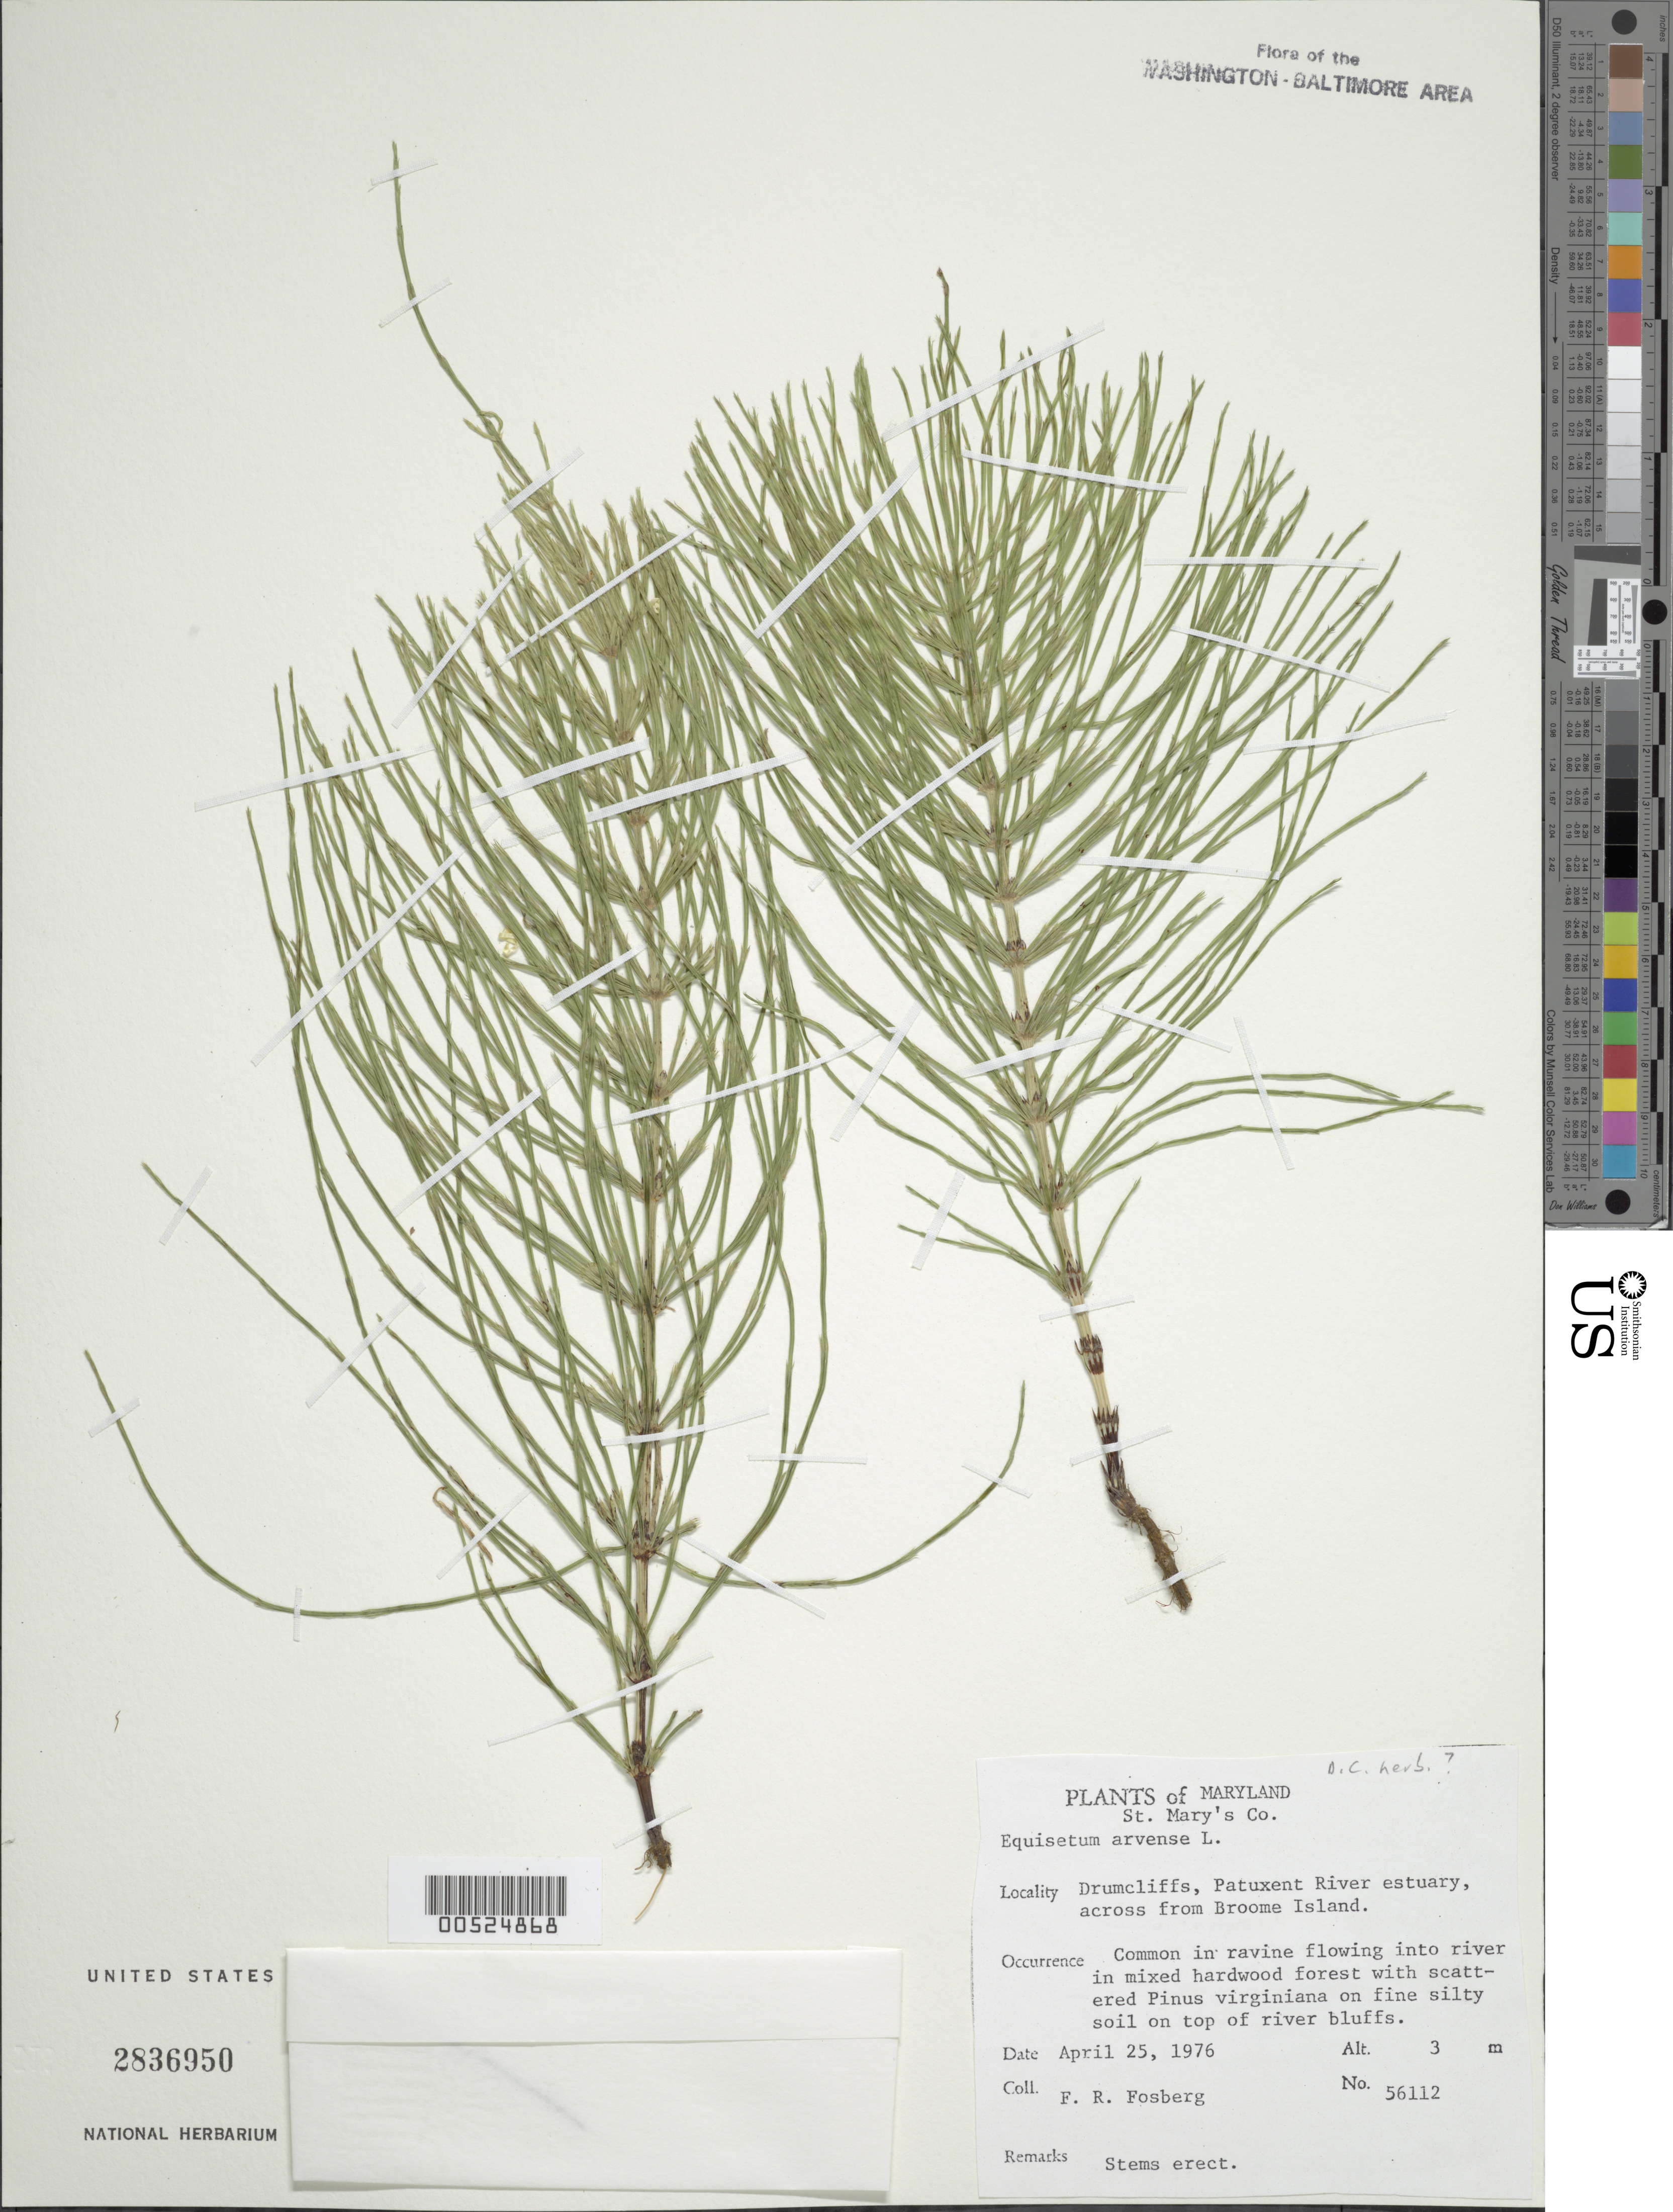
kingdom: Plantae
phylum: Tracheophyta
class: Polypodiopsida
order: Equisetales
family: Equisetaceae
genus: Equisetum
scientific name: Equisetum arvense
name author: L.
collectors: F. R. Fosberg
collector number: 56112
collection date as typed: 25 Apr 1976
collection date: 1976-04-25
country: United States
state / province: Maryland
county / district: St. Mary's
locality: Drumcliffs, Patuxent River Estuary, Across from Broom I.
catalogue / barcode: US 2836950